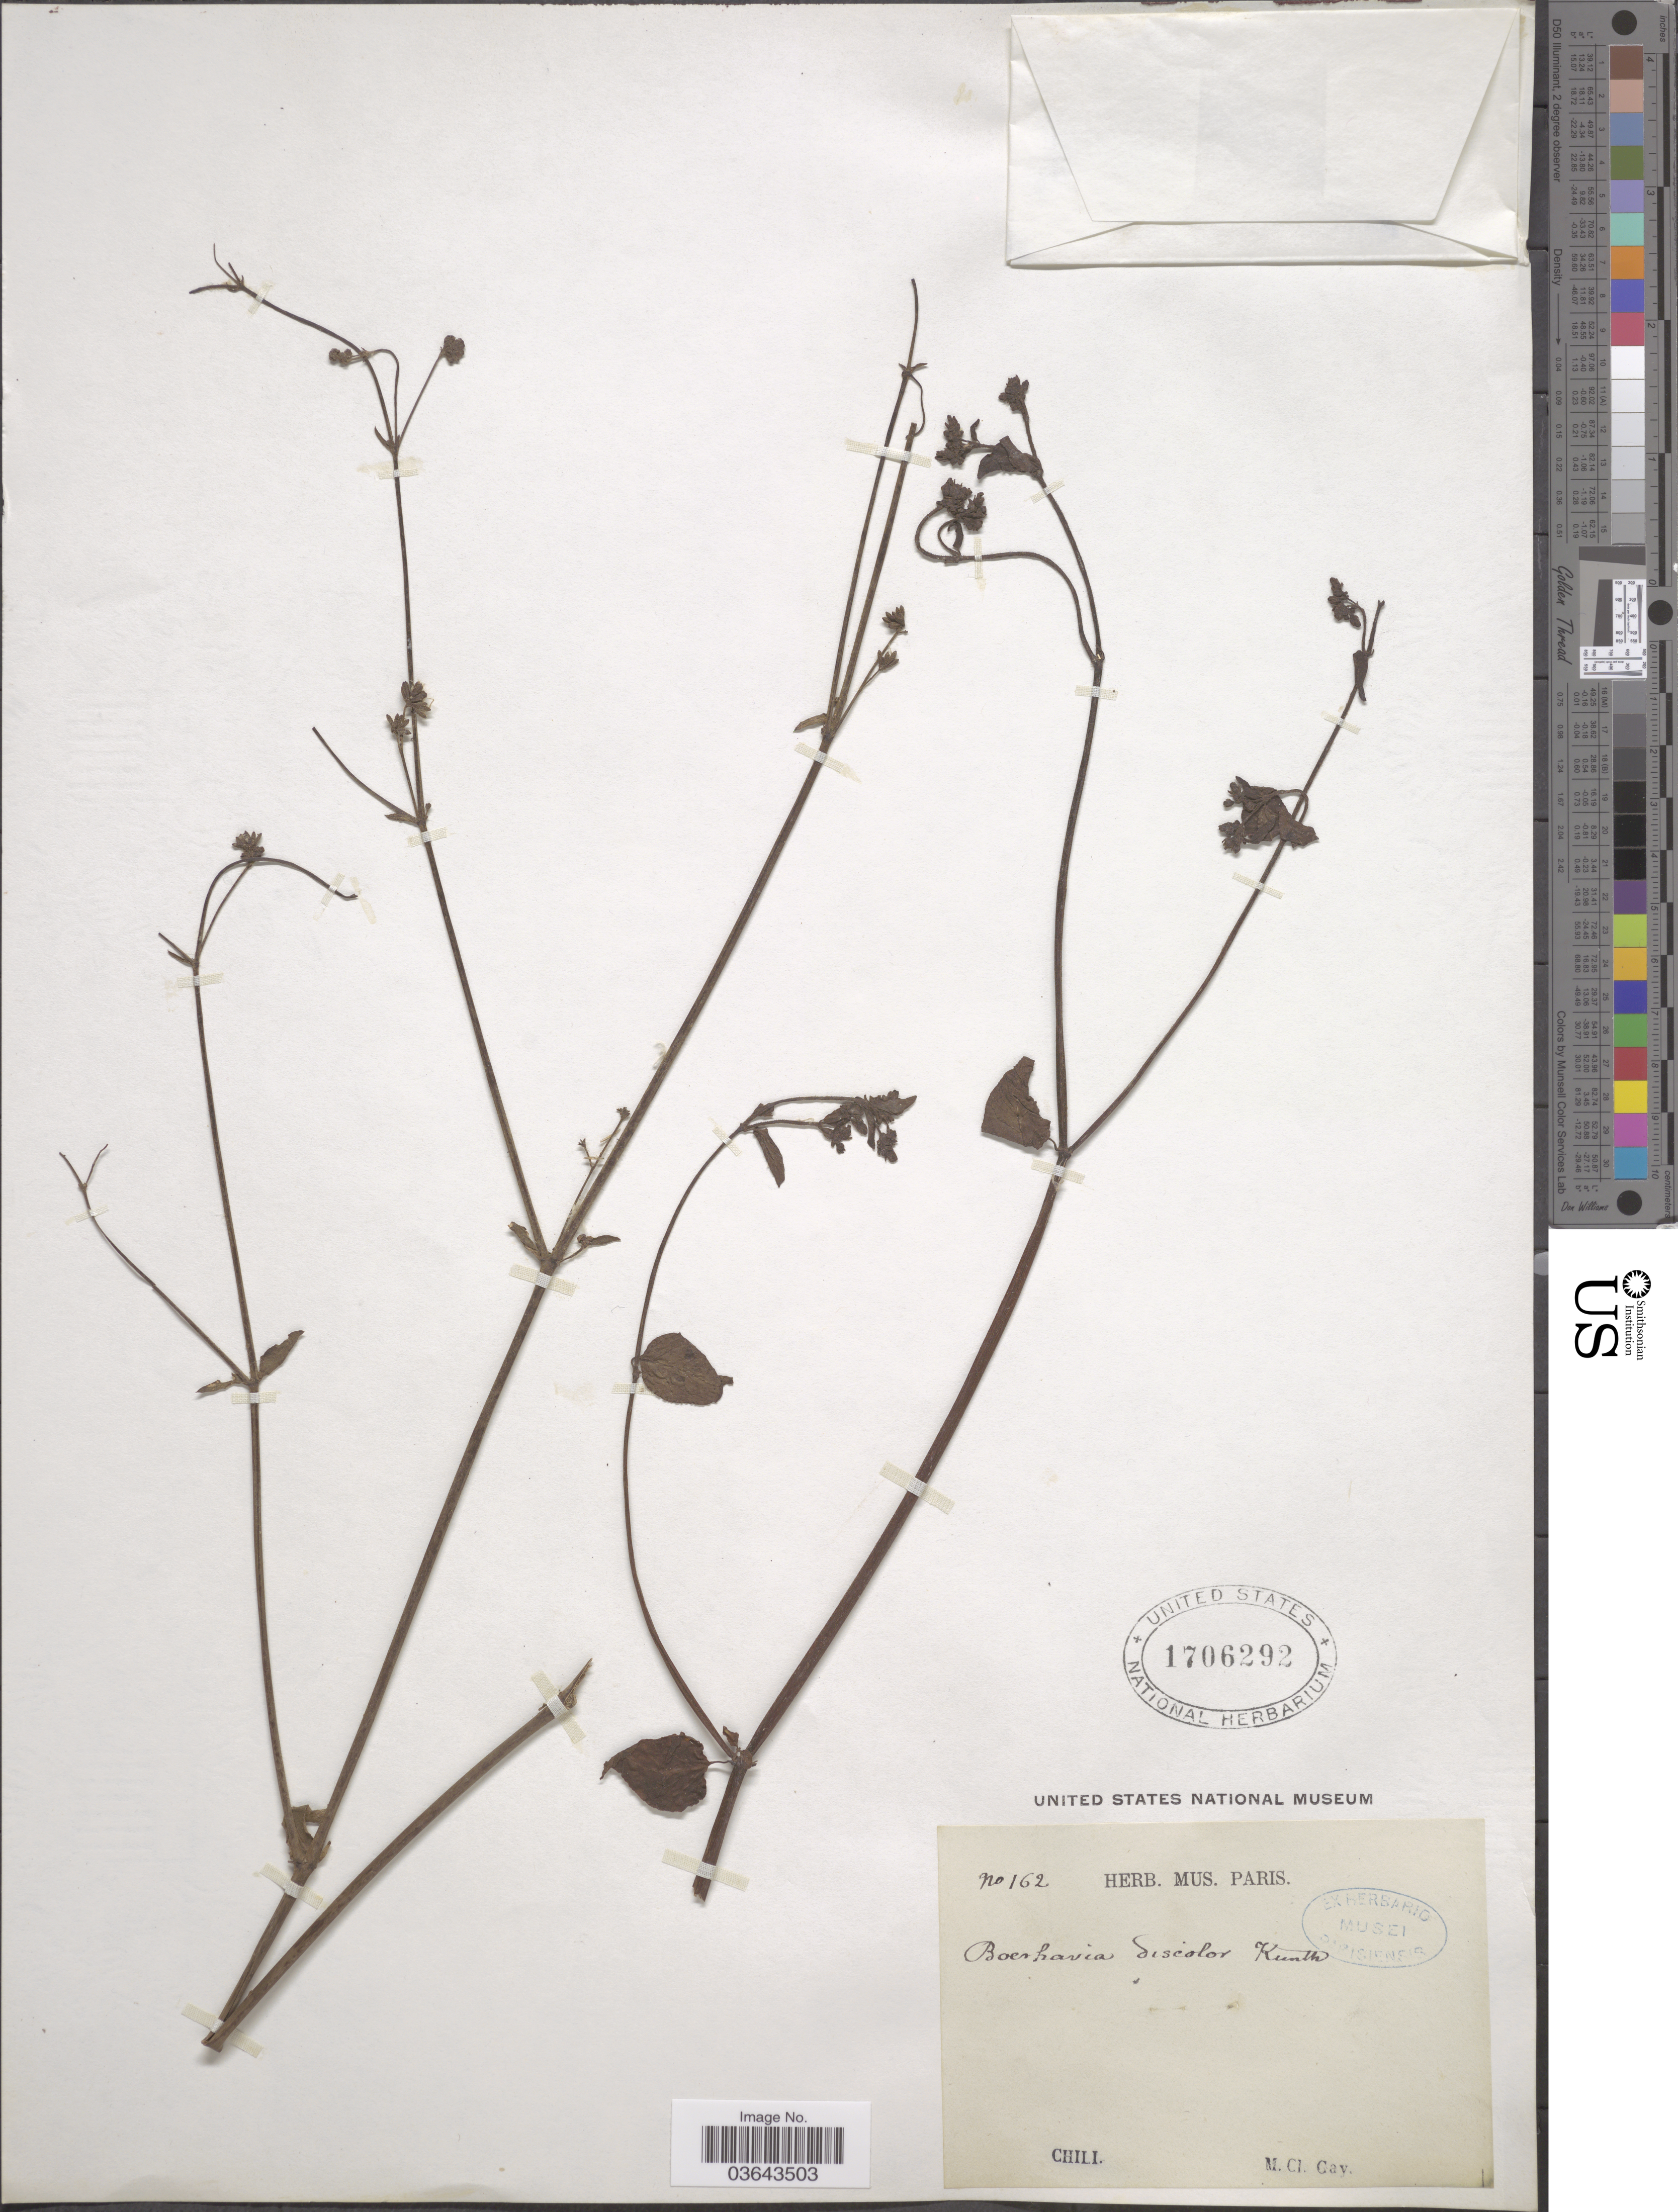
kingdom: Plantae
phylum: Tracheophyta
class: Magnoliopsida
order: Caryophyllales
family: Nyctaginaceae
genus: Boerhavia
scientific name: Boerhavia discolor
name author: Kunth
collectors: M. Cav.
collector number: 162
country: Chile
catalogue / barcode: US 1706292